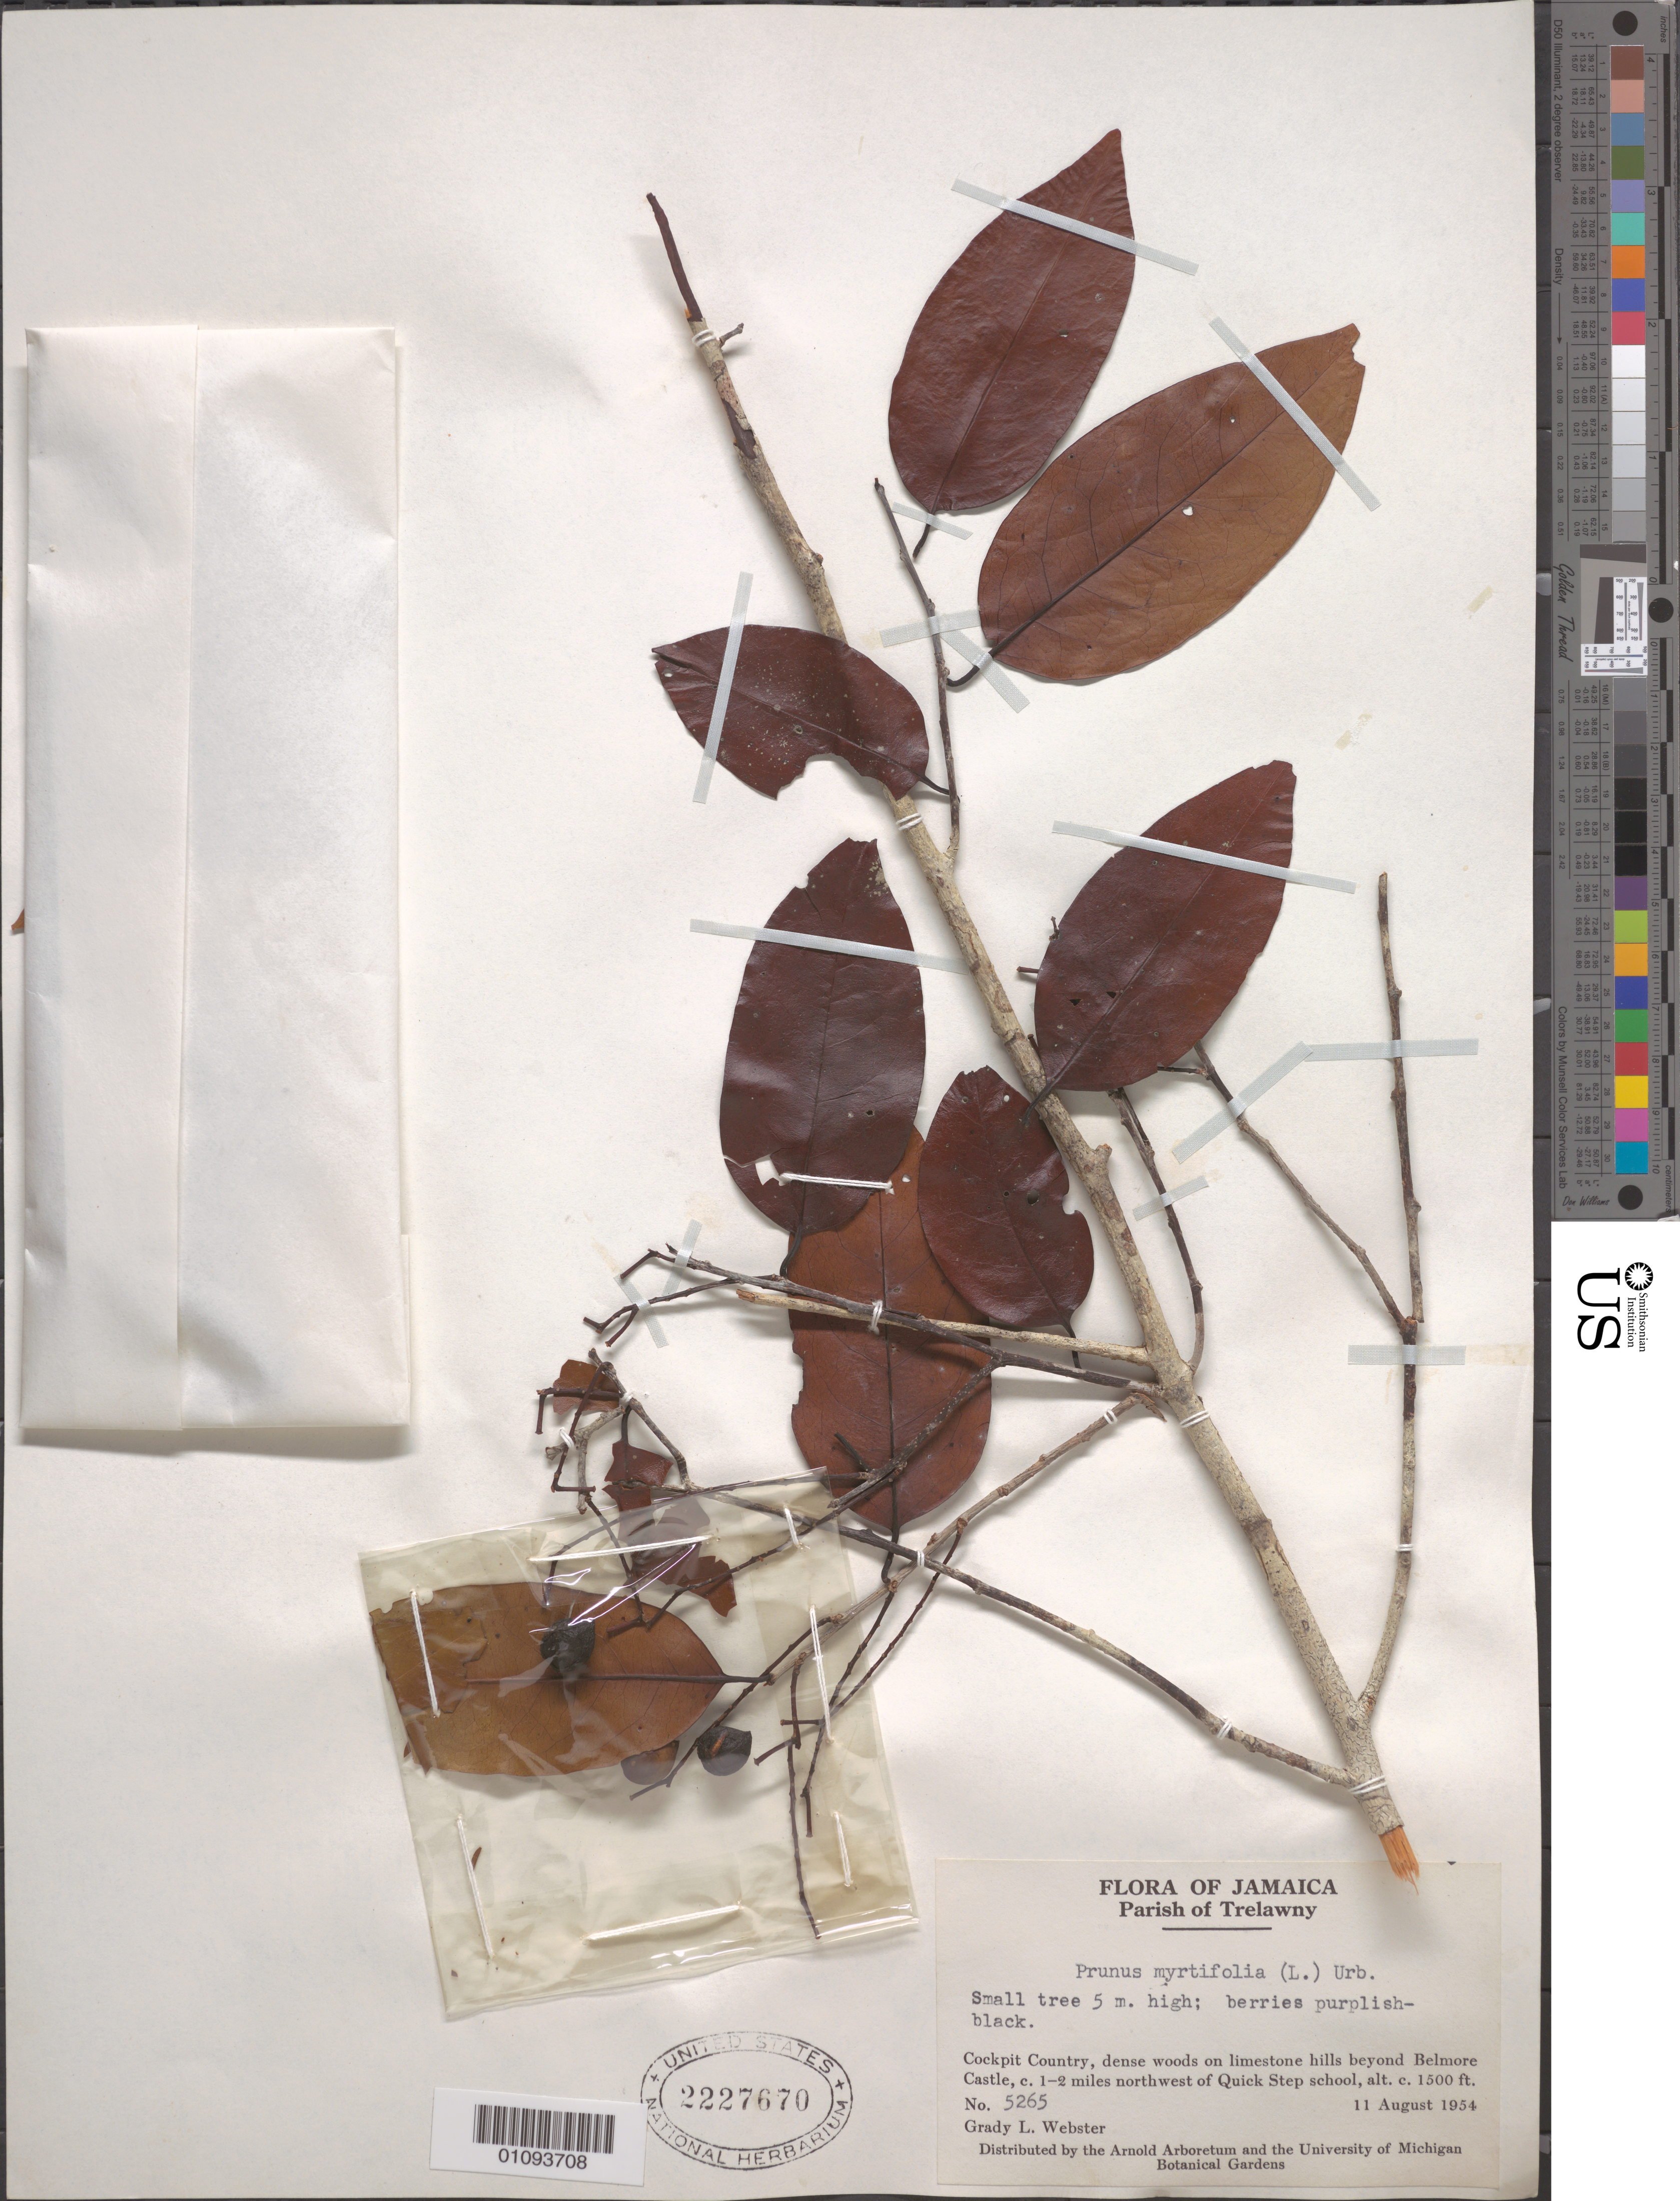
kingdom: Plantae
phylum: Tracheophyta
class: Magnoliopsida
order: Rosales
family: Rosaceae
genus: Prunus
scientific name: Prunus myrtifolia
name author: (L.) Urb.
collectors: G. L. Webster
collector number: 5265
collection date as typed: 11 Aug 1954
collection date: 1954-08-11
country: Jamaica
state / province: Trelawny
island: Jamaica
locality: Cockpit County, dense woods on limestone beyond belmore Castle e. 1-2 miles NW of Quick Step School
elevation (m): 457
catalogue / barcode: US 2227670